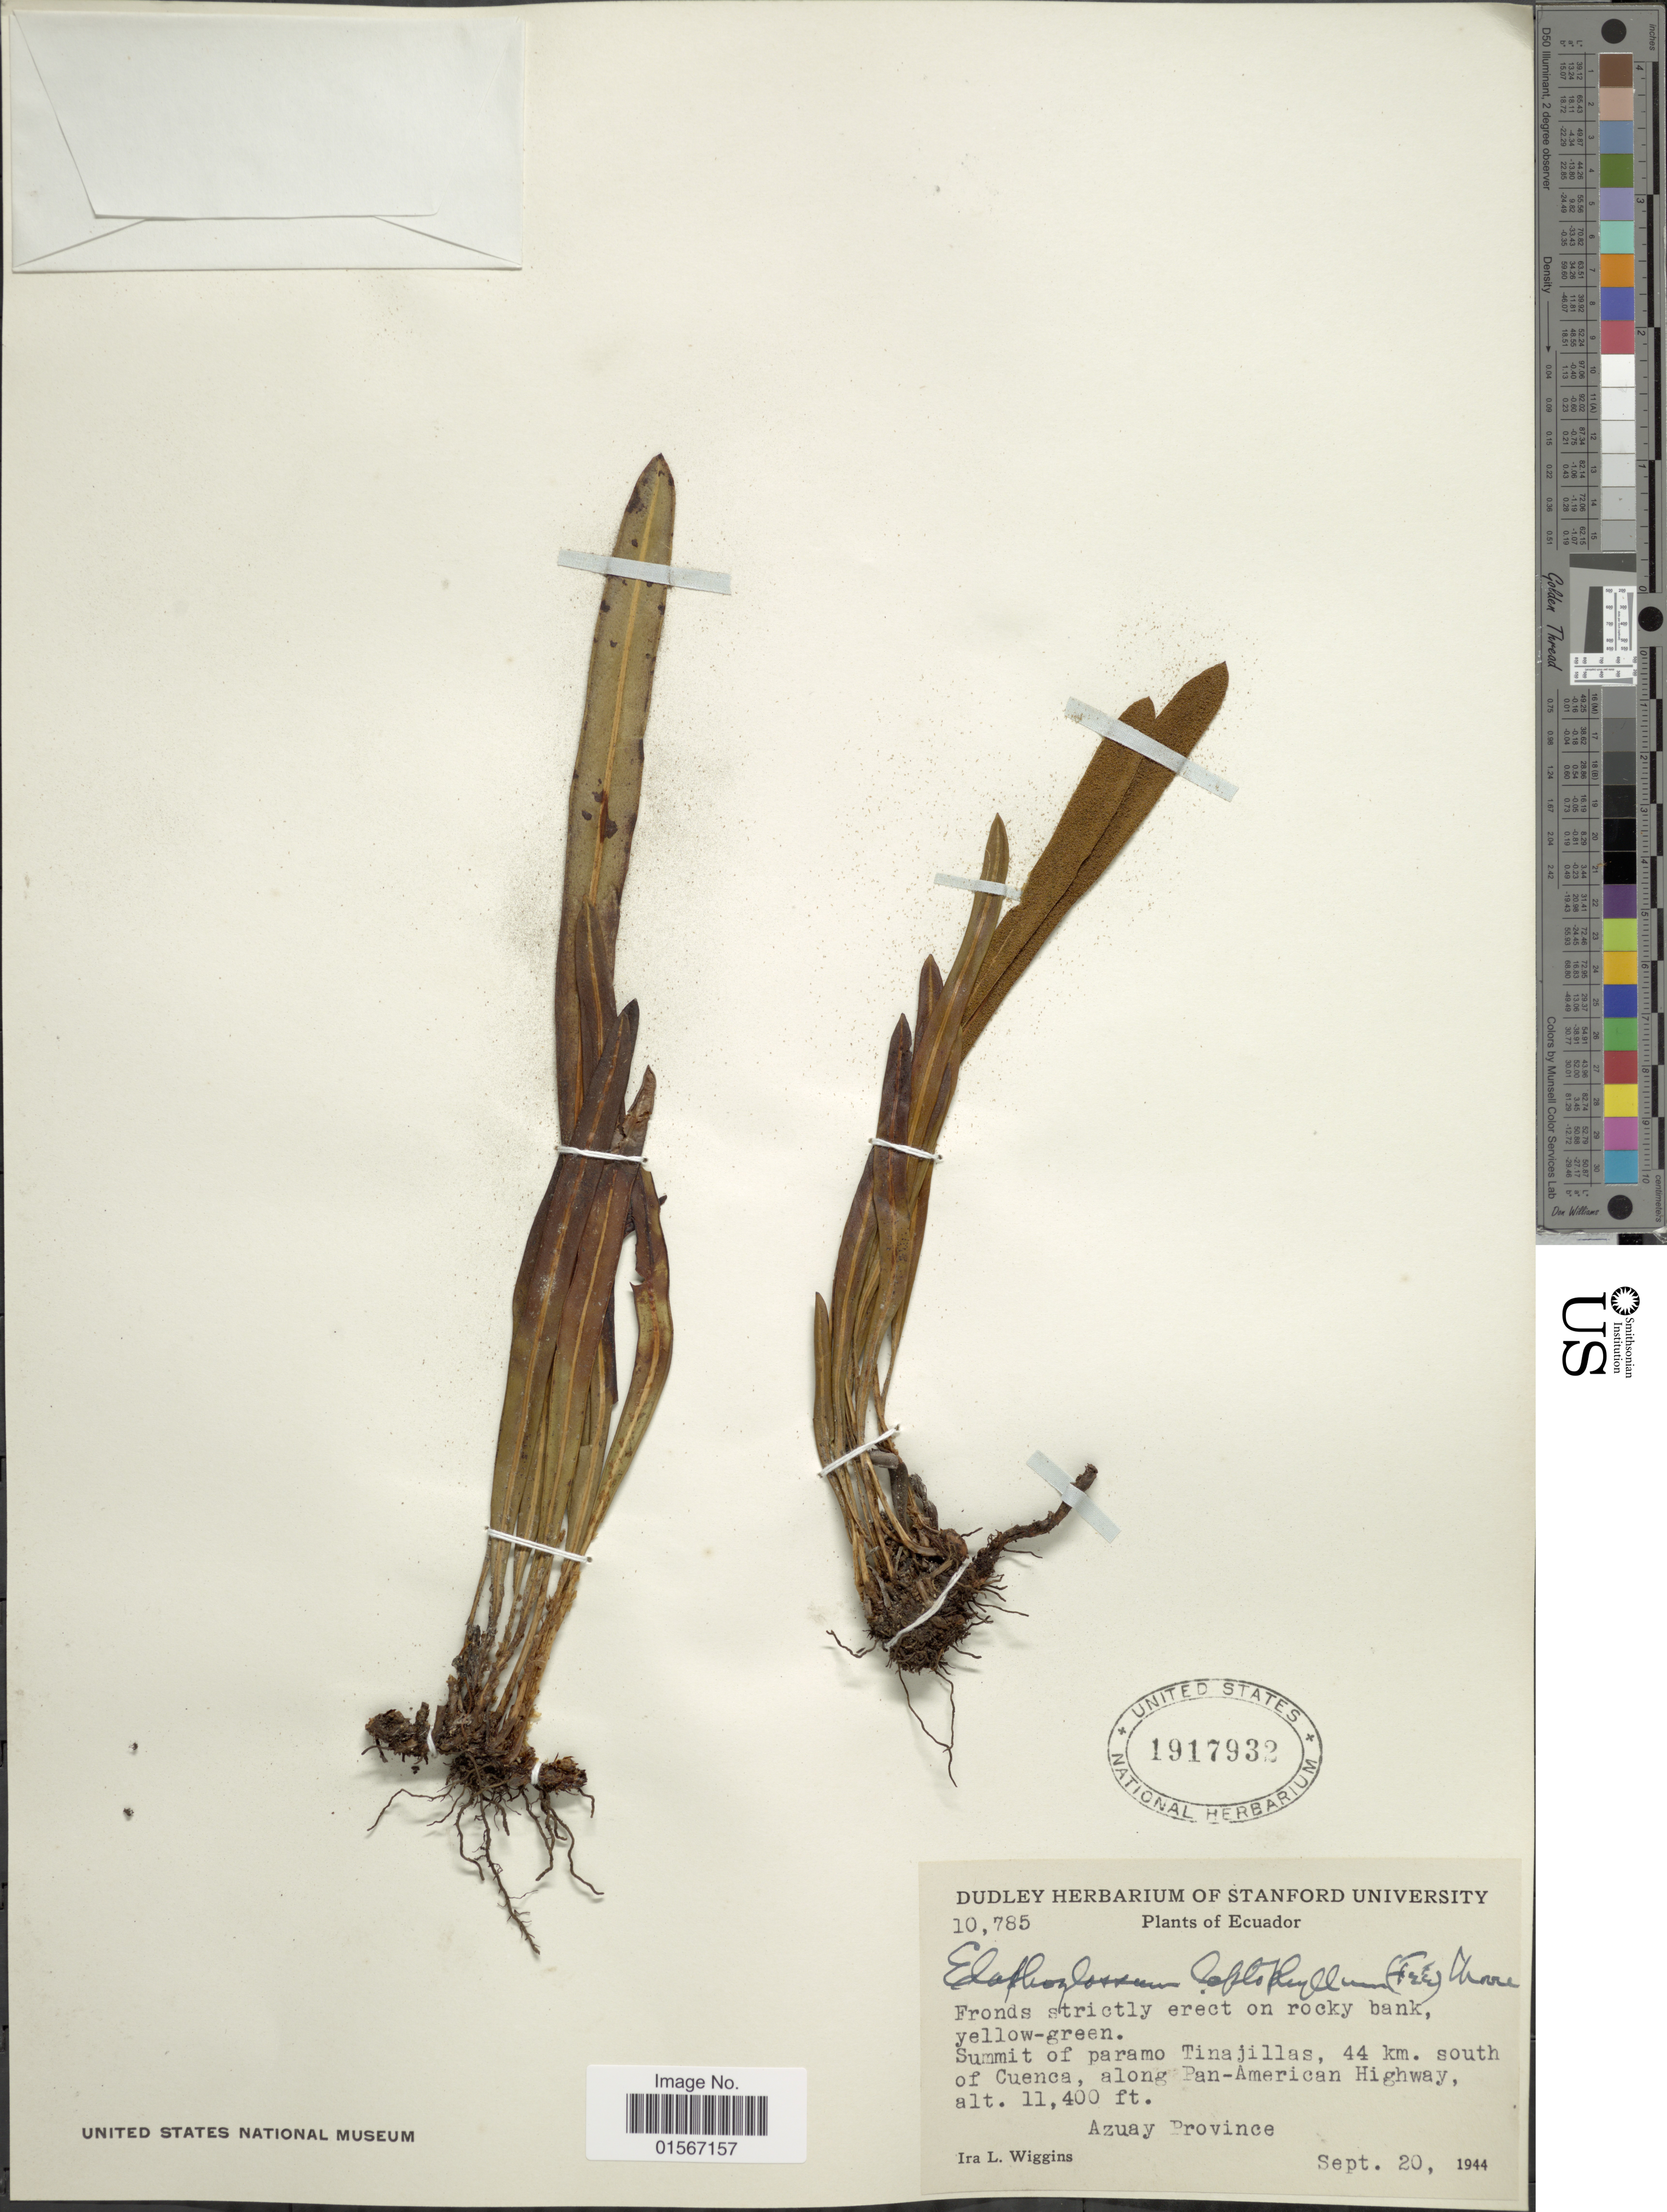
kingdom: Plantae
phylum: Tracheophyta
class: Polypodiopsida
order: Polypodiales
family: Dryopteridaceae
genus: Elaphoglossum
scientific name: Elaphoglossum minutum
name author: (Pohl ex Fée) T. Moore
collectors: I. L. Wiggins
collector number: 10785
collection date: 1944-09-20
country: Ecuador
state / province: Azuay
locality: Ecuador, Summit of paramo Tinajillas, 44 km. south of Cuenca, along Pan-American Highway, Azuay Province.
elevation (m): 3475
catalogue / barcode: US 1917932